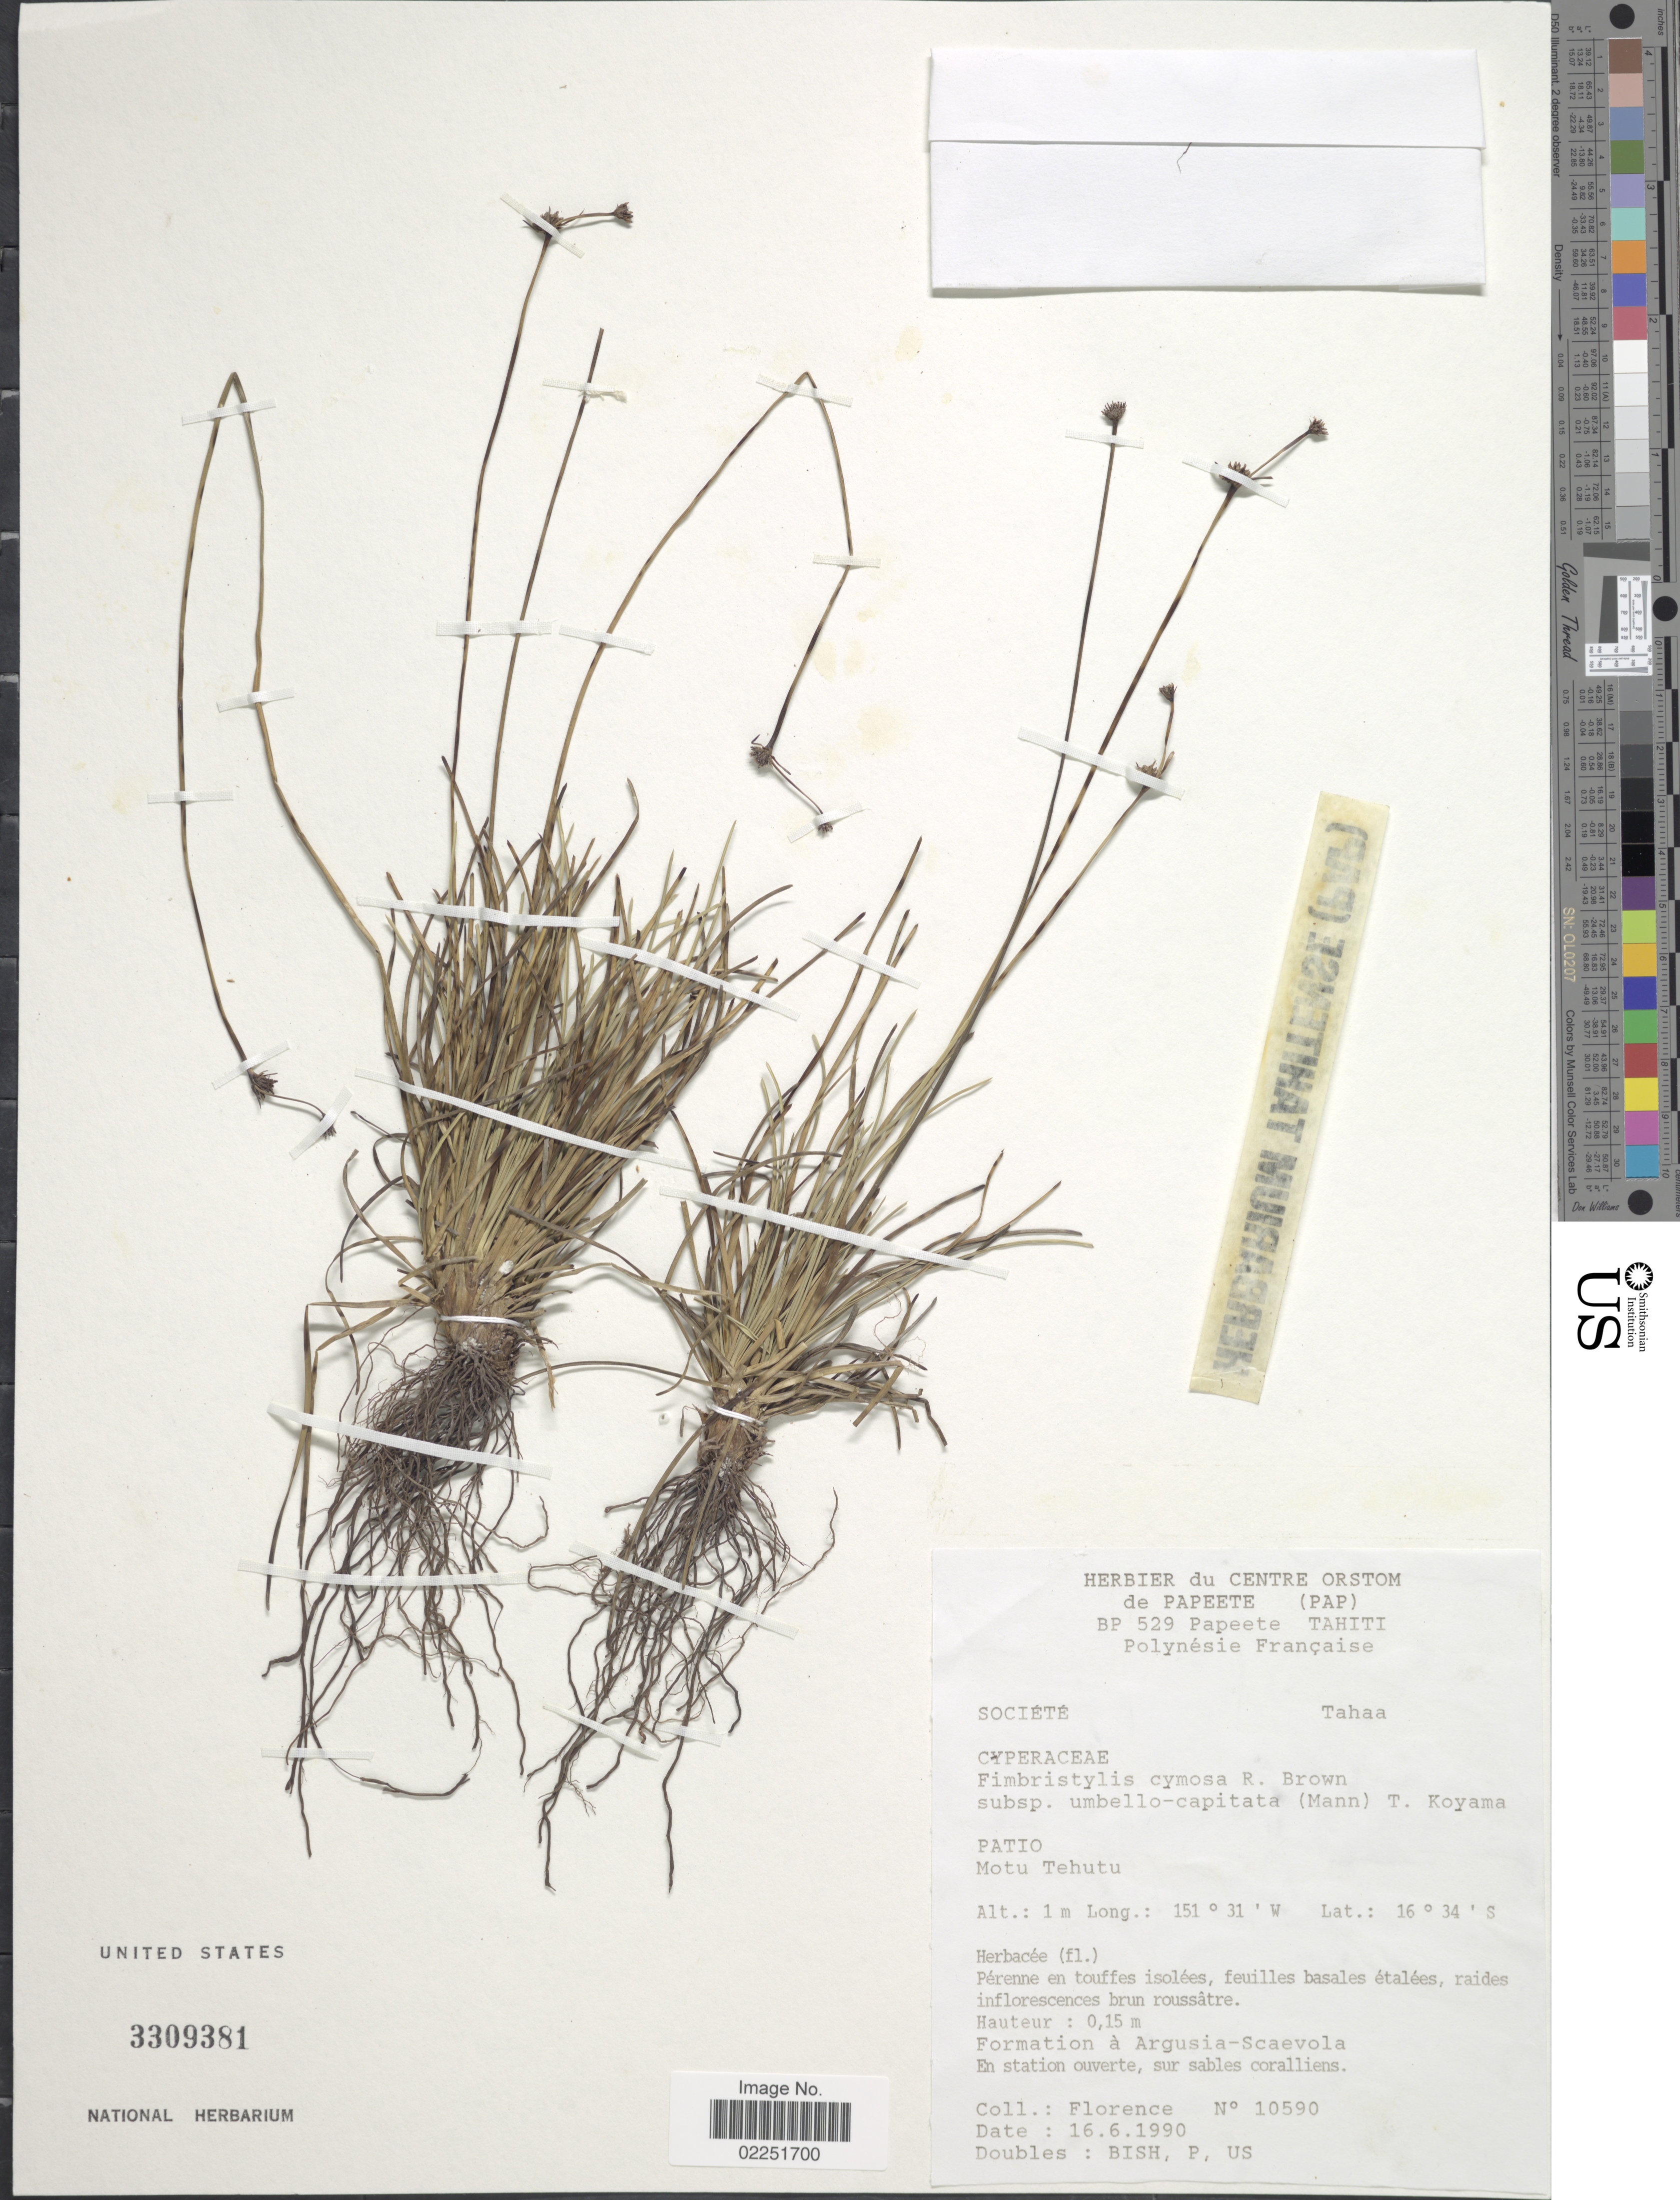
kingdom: Plantae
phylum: Tracheophyta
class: Liliopsida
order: Poales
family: Cyperaceae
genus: Fimbristylis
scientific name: Fimbristylis cymosa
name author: R. Br.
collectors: -. Florence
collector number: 10590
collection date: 1990-06-16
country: French Polynesia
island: Tahaa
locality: Societe, Tahaa. Patio, Motu Tehutu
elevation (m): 1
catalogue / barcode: US 3309381